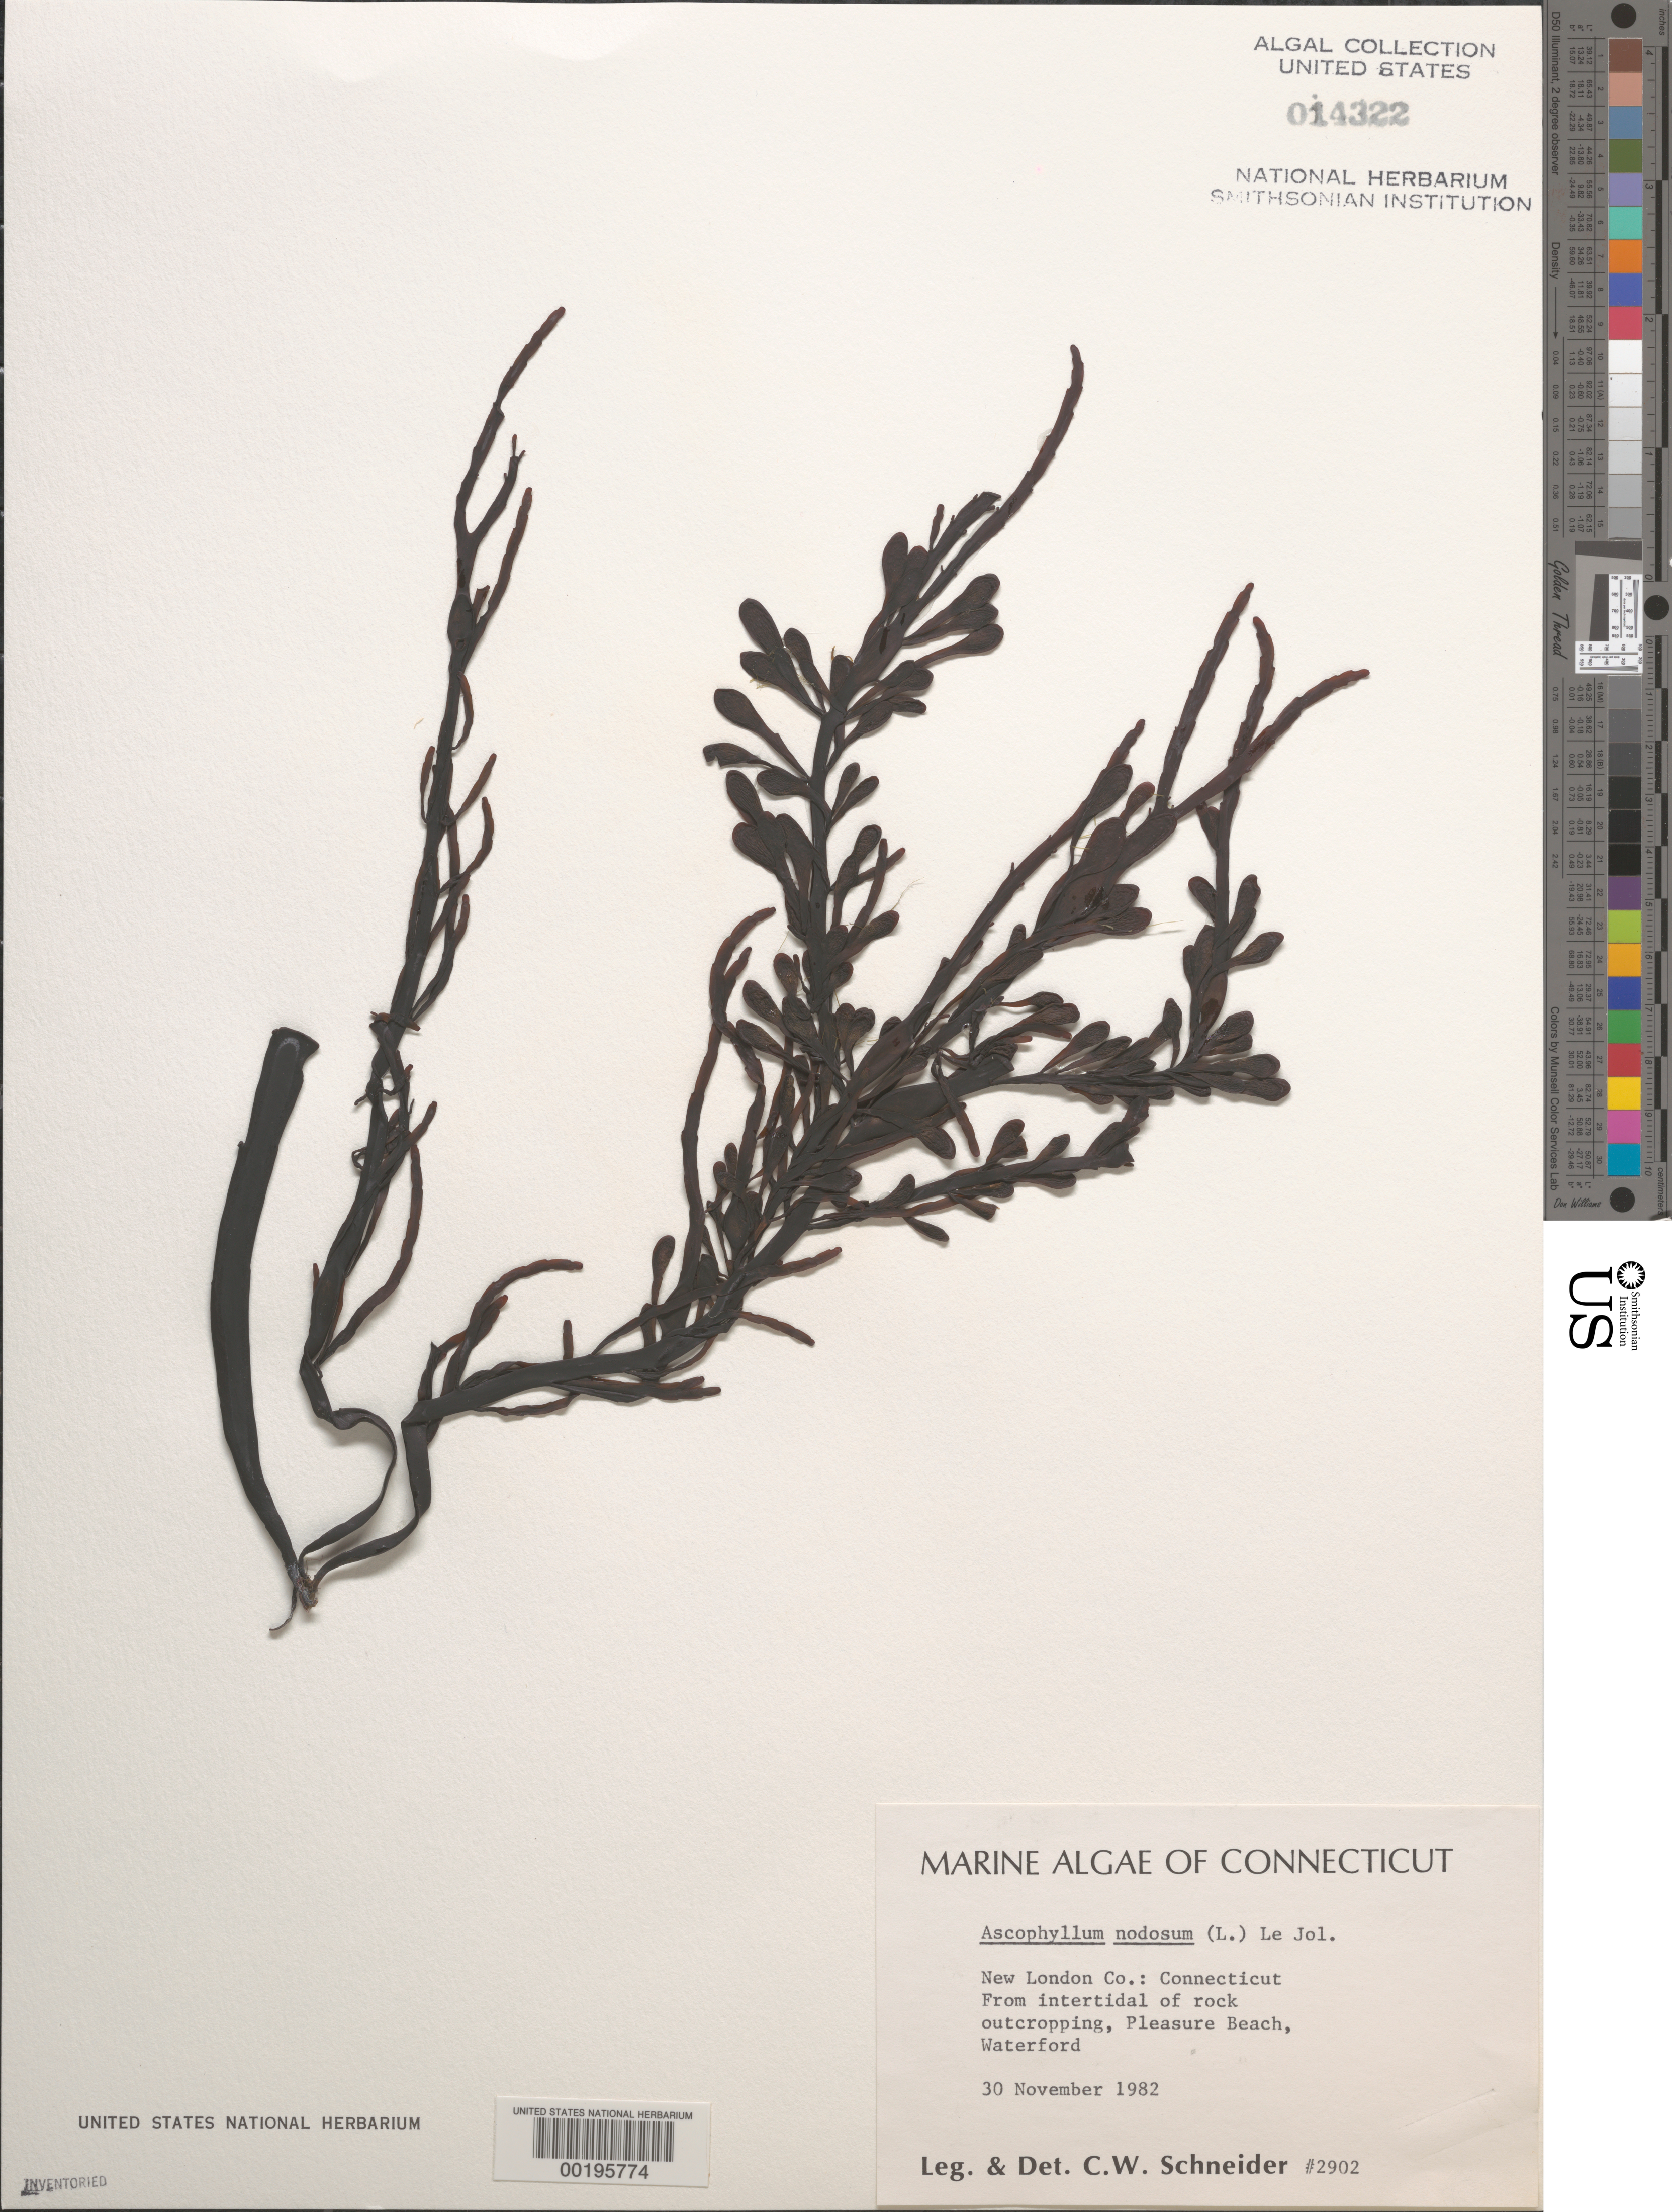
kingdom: Chromista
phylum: Ochrophyta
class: Phaeophyceae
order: Fucales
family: Fucaceae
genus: Ascophyllum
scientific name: Ascophyllum nodosum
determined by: Schneider, C. W.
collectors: C. W. Schneider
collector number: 2902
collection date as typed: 30 Nov 1982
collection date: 1982-11-30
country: United States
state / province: Connecticut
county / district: New London County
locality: Pleasure Beach, Waterford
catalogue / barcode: US 14322